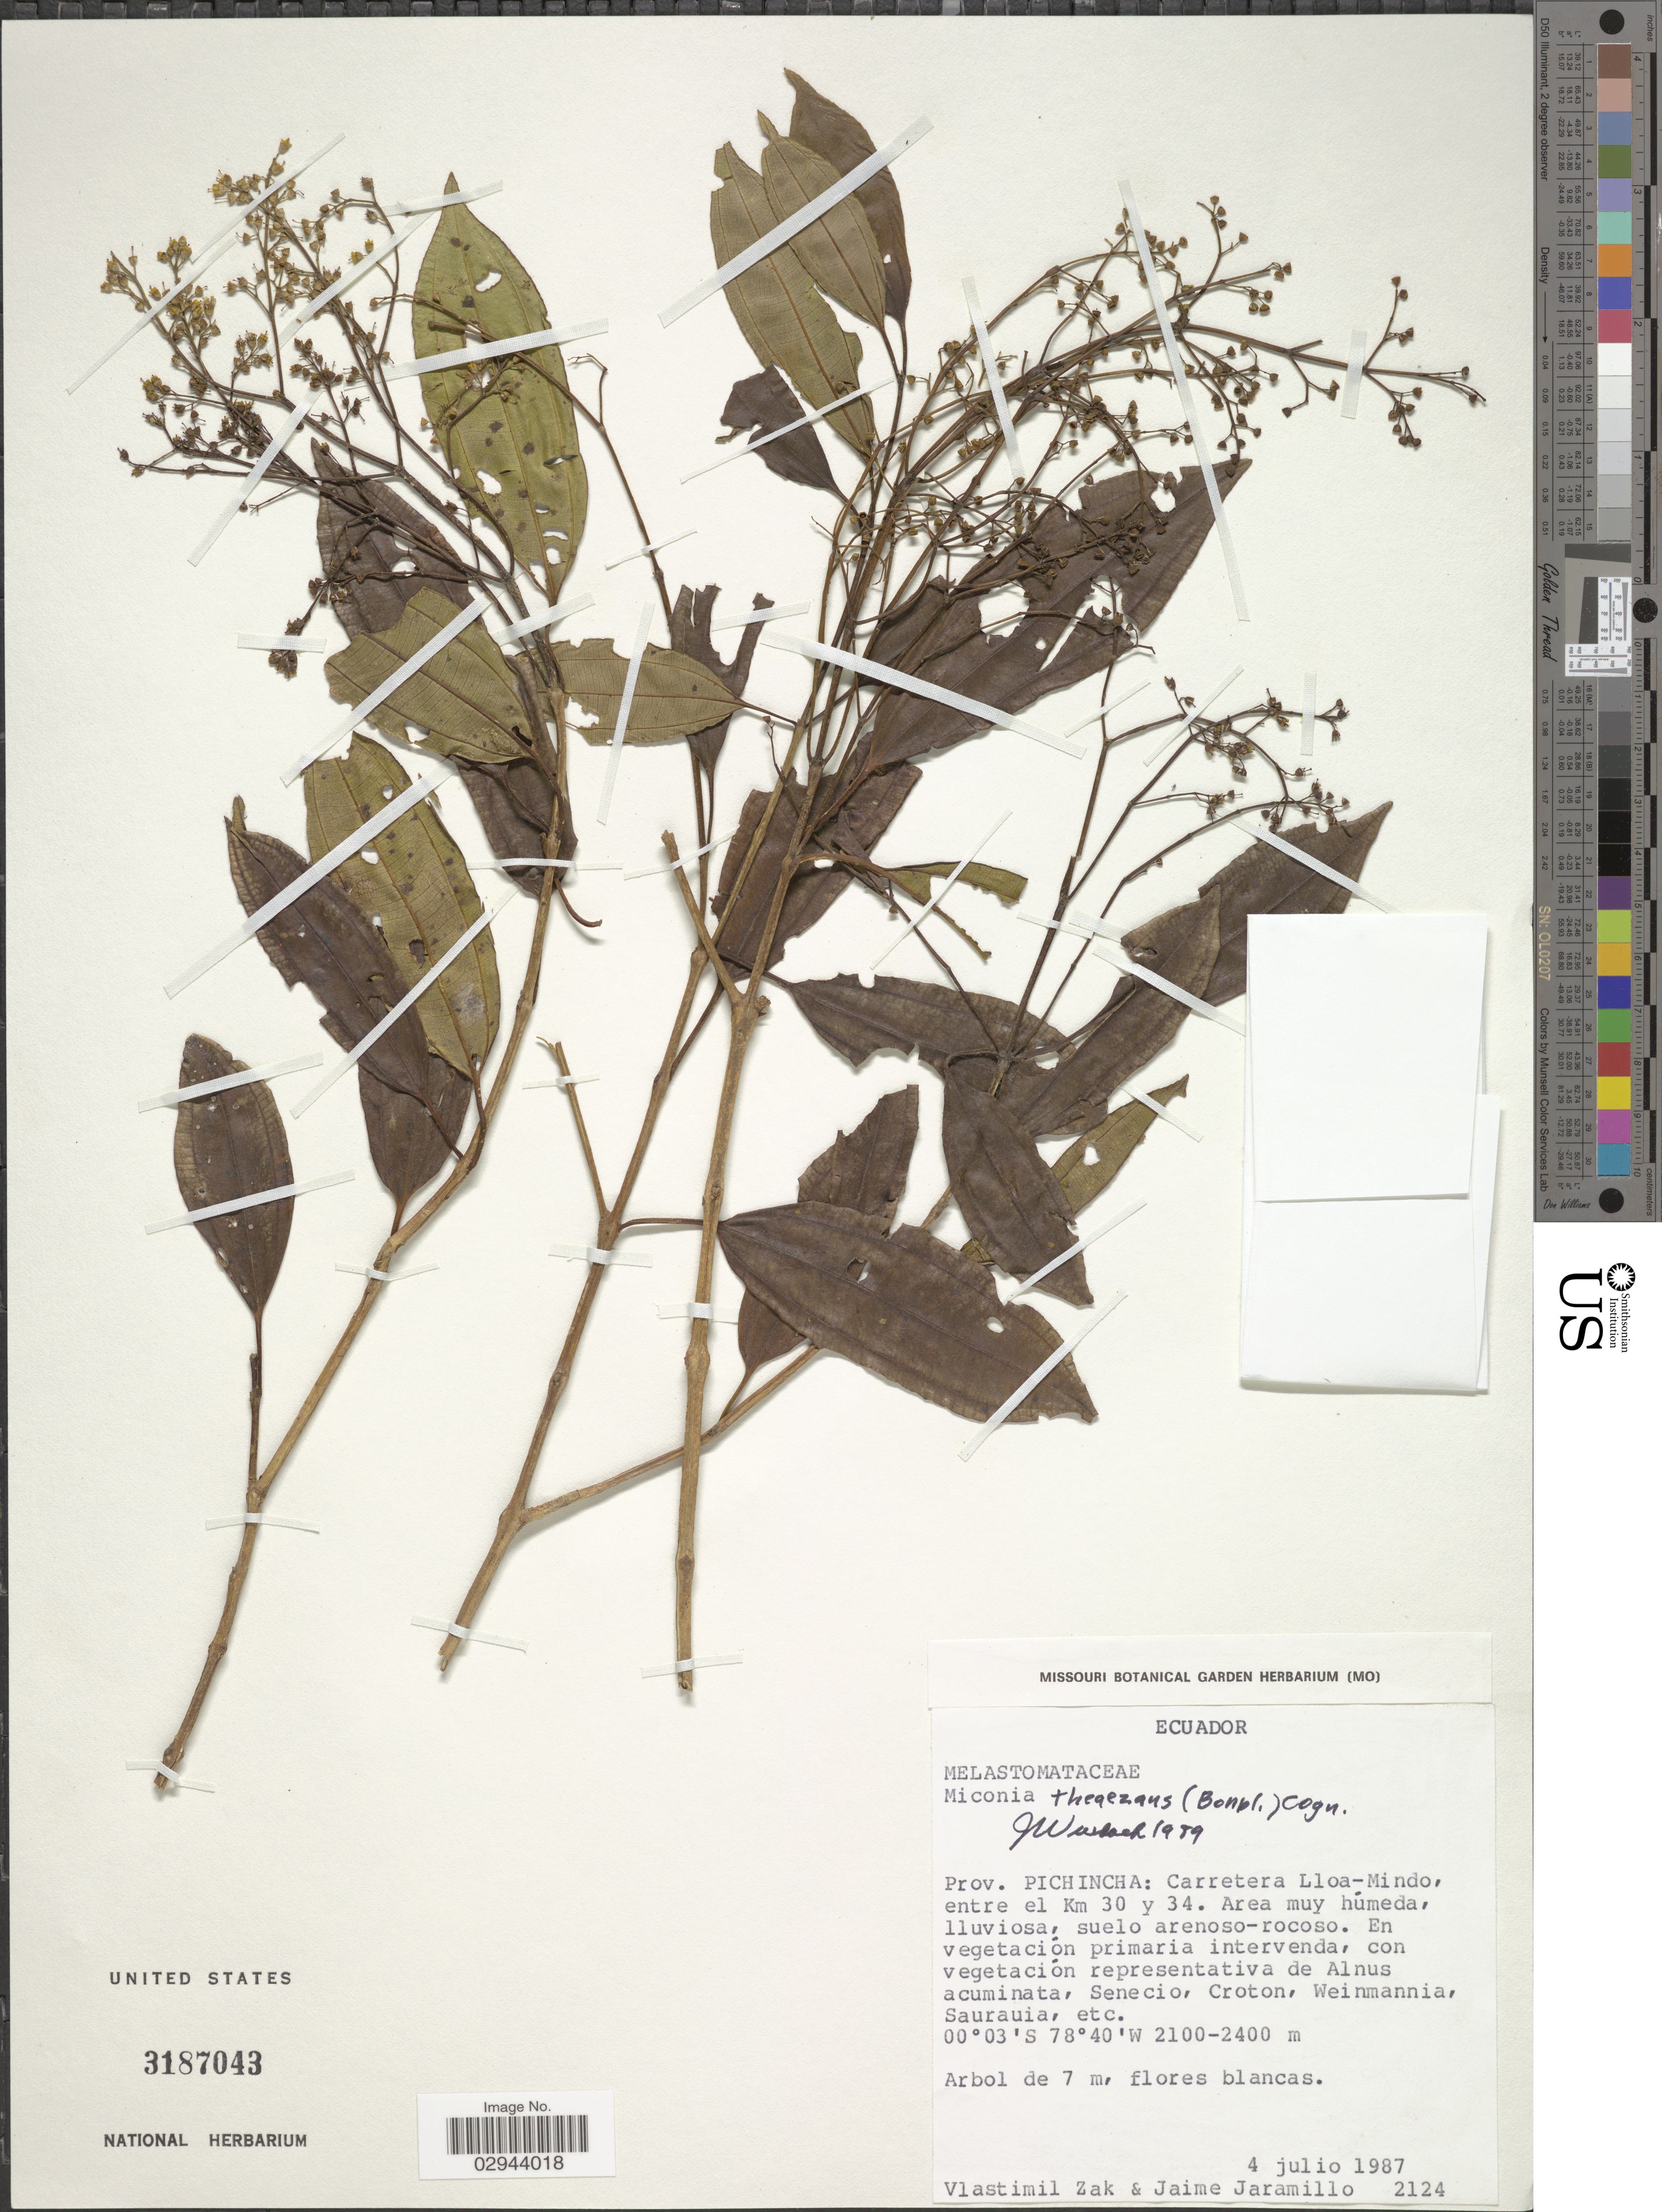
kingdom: Plantae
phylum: Tracheophyta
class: Magnoliopsida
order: Myrtales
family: Melastomataceae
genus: Miconia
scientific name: Miconia theizans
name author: (Bonpl.) Cogn.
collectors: V. Zak & J. Jaramillo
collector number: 2124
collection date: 1987-07-04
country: Ecuador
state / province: Pichincha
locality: Carretera Lloa-Mindo, entre el Km 30 y 34.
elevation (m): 2100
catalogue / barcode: US 3187043